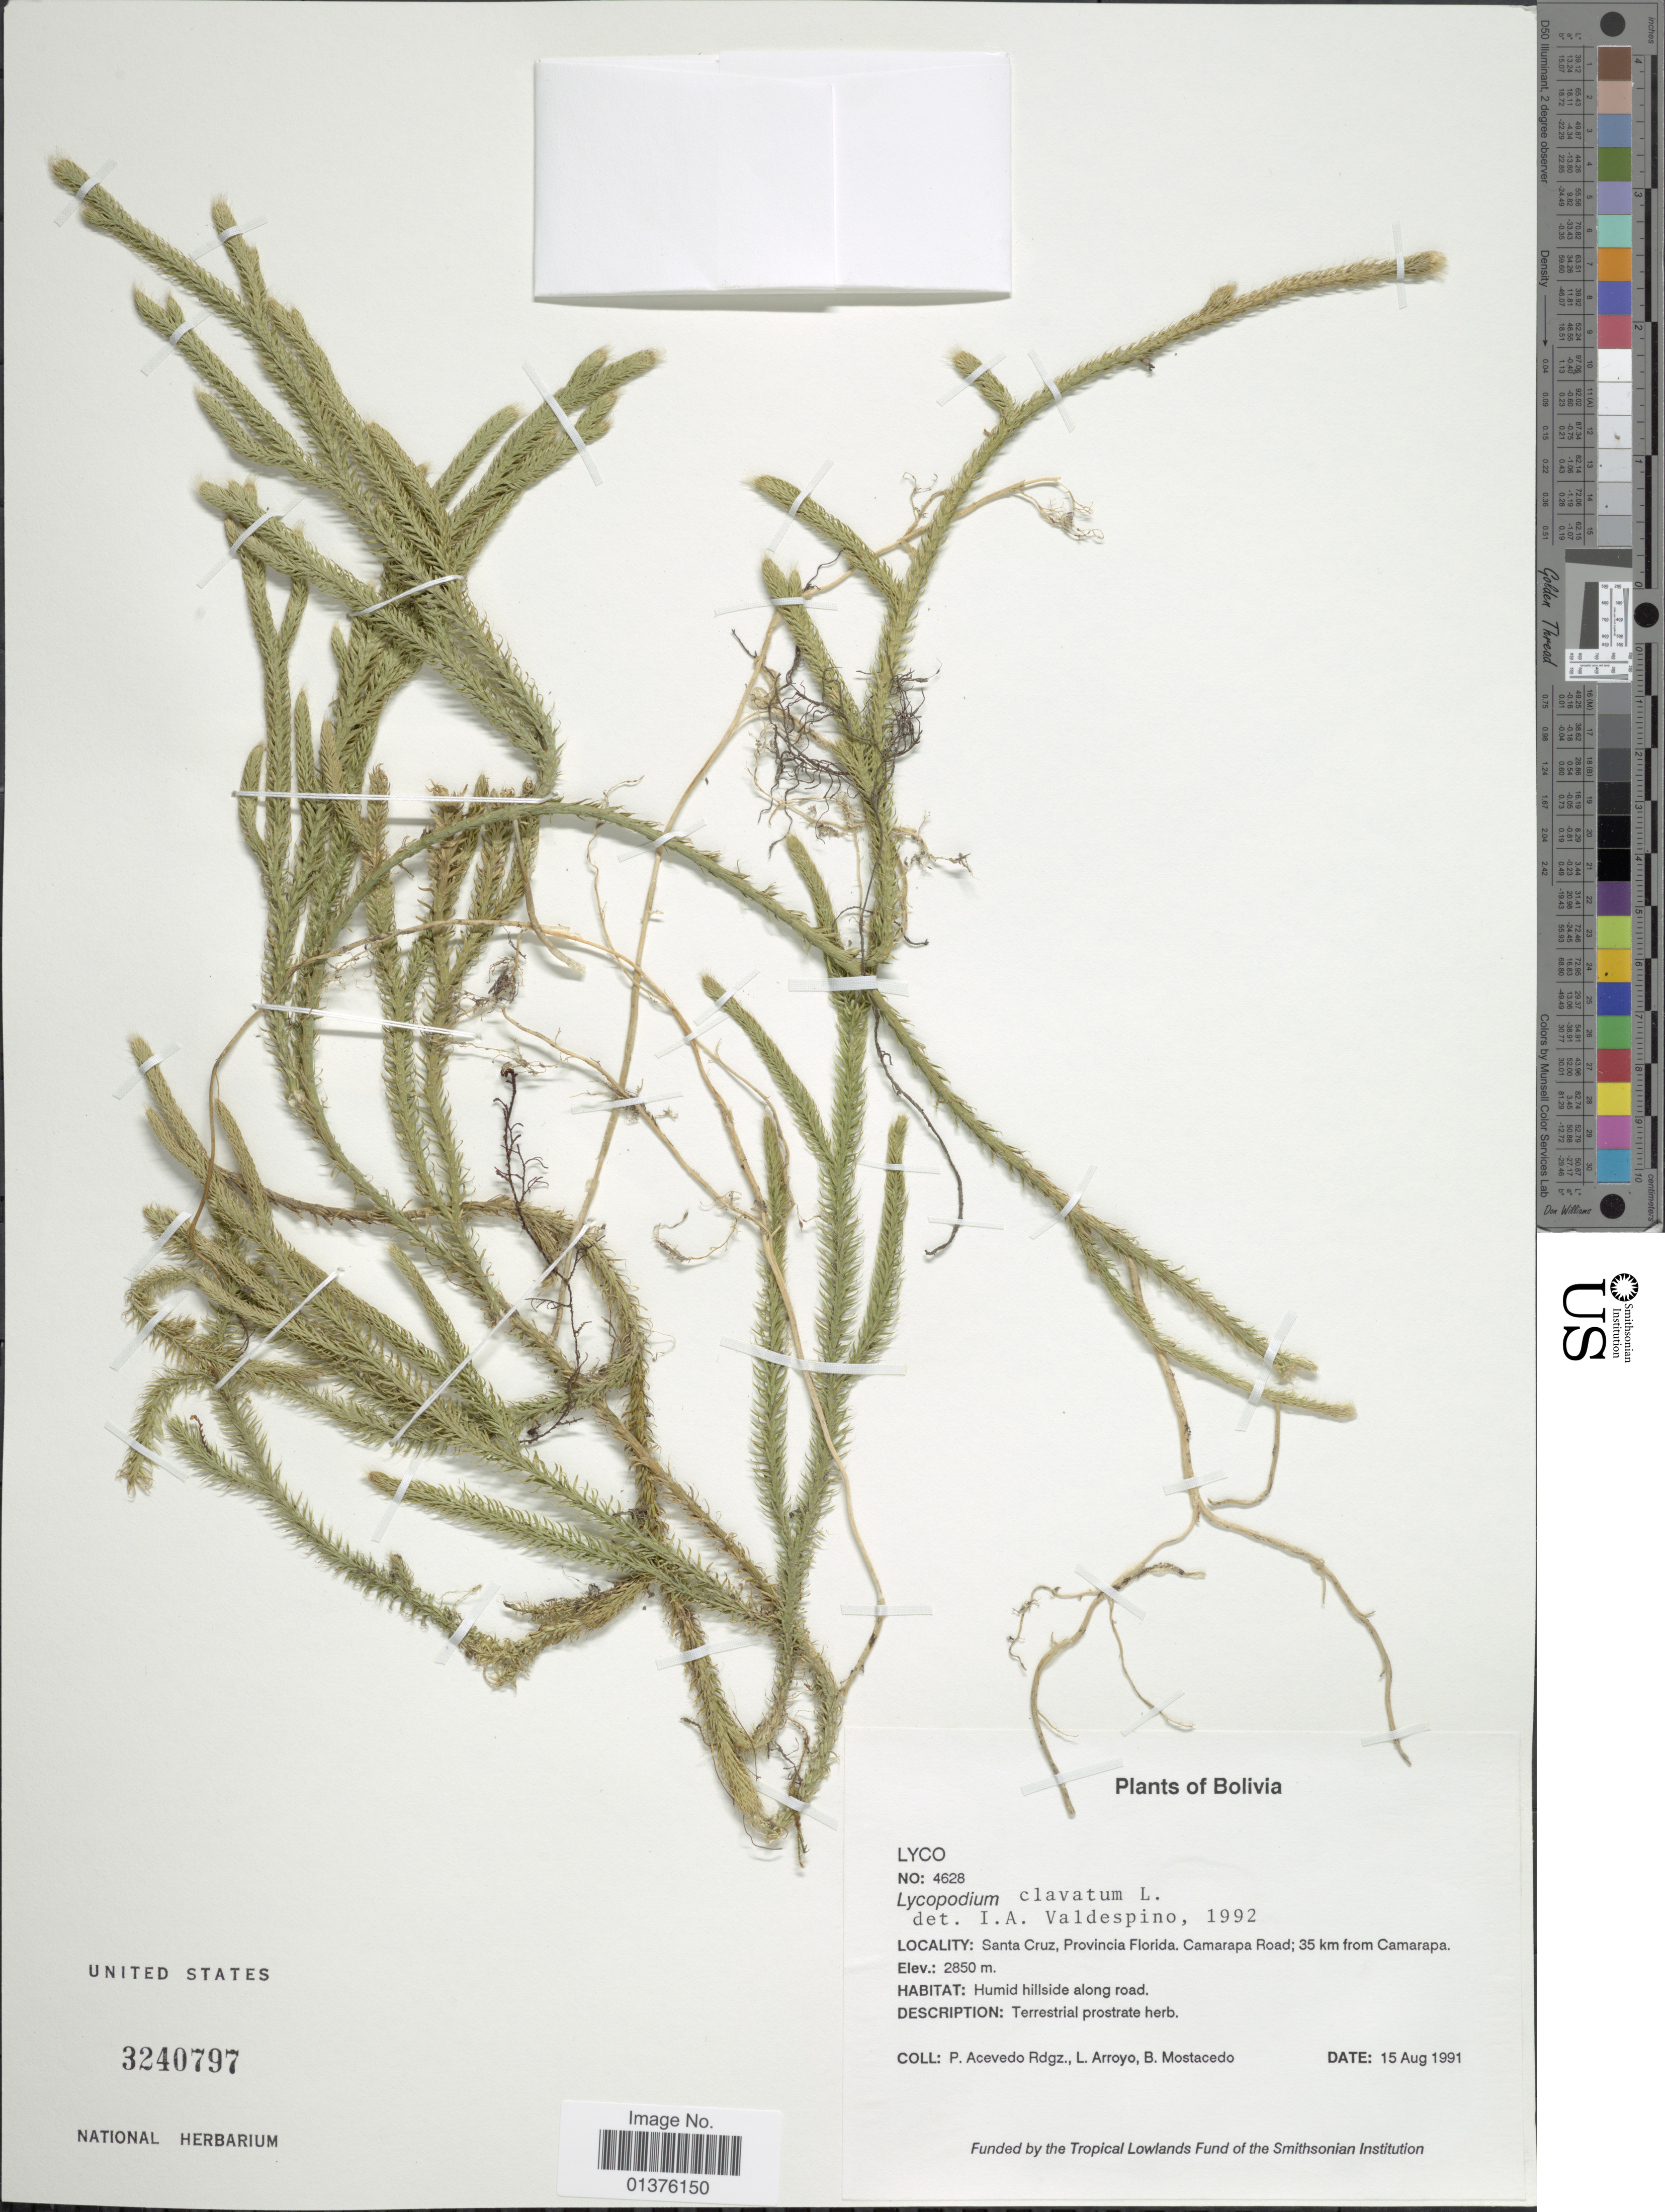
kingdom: Plantae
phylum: Tracheophyta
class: Lycopodiopsida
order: Lycopodiales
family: Lycopodiaceae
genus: Lycopodium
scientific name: Lycopodium clavatum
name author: L.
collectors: P. Acevedo-Rodr., L. Arroyo & B. Mostacedo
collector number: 4628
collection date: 1991-08-15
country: Bolivia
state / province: Santa Cruz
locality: Santa Cruz, Provincia Florida, Camarapa road; 35km from Camarapa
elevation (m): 2850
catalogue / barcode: US 3240797